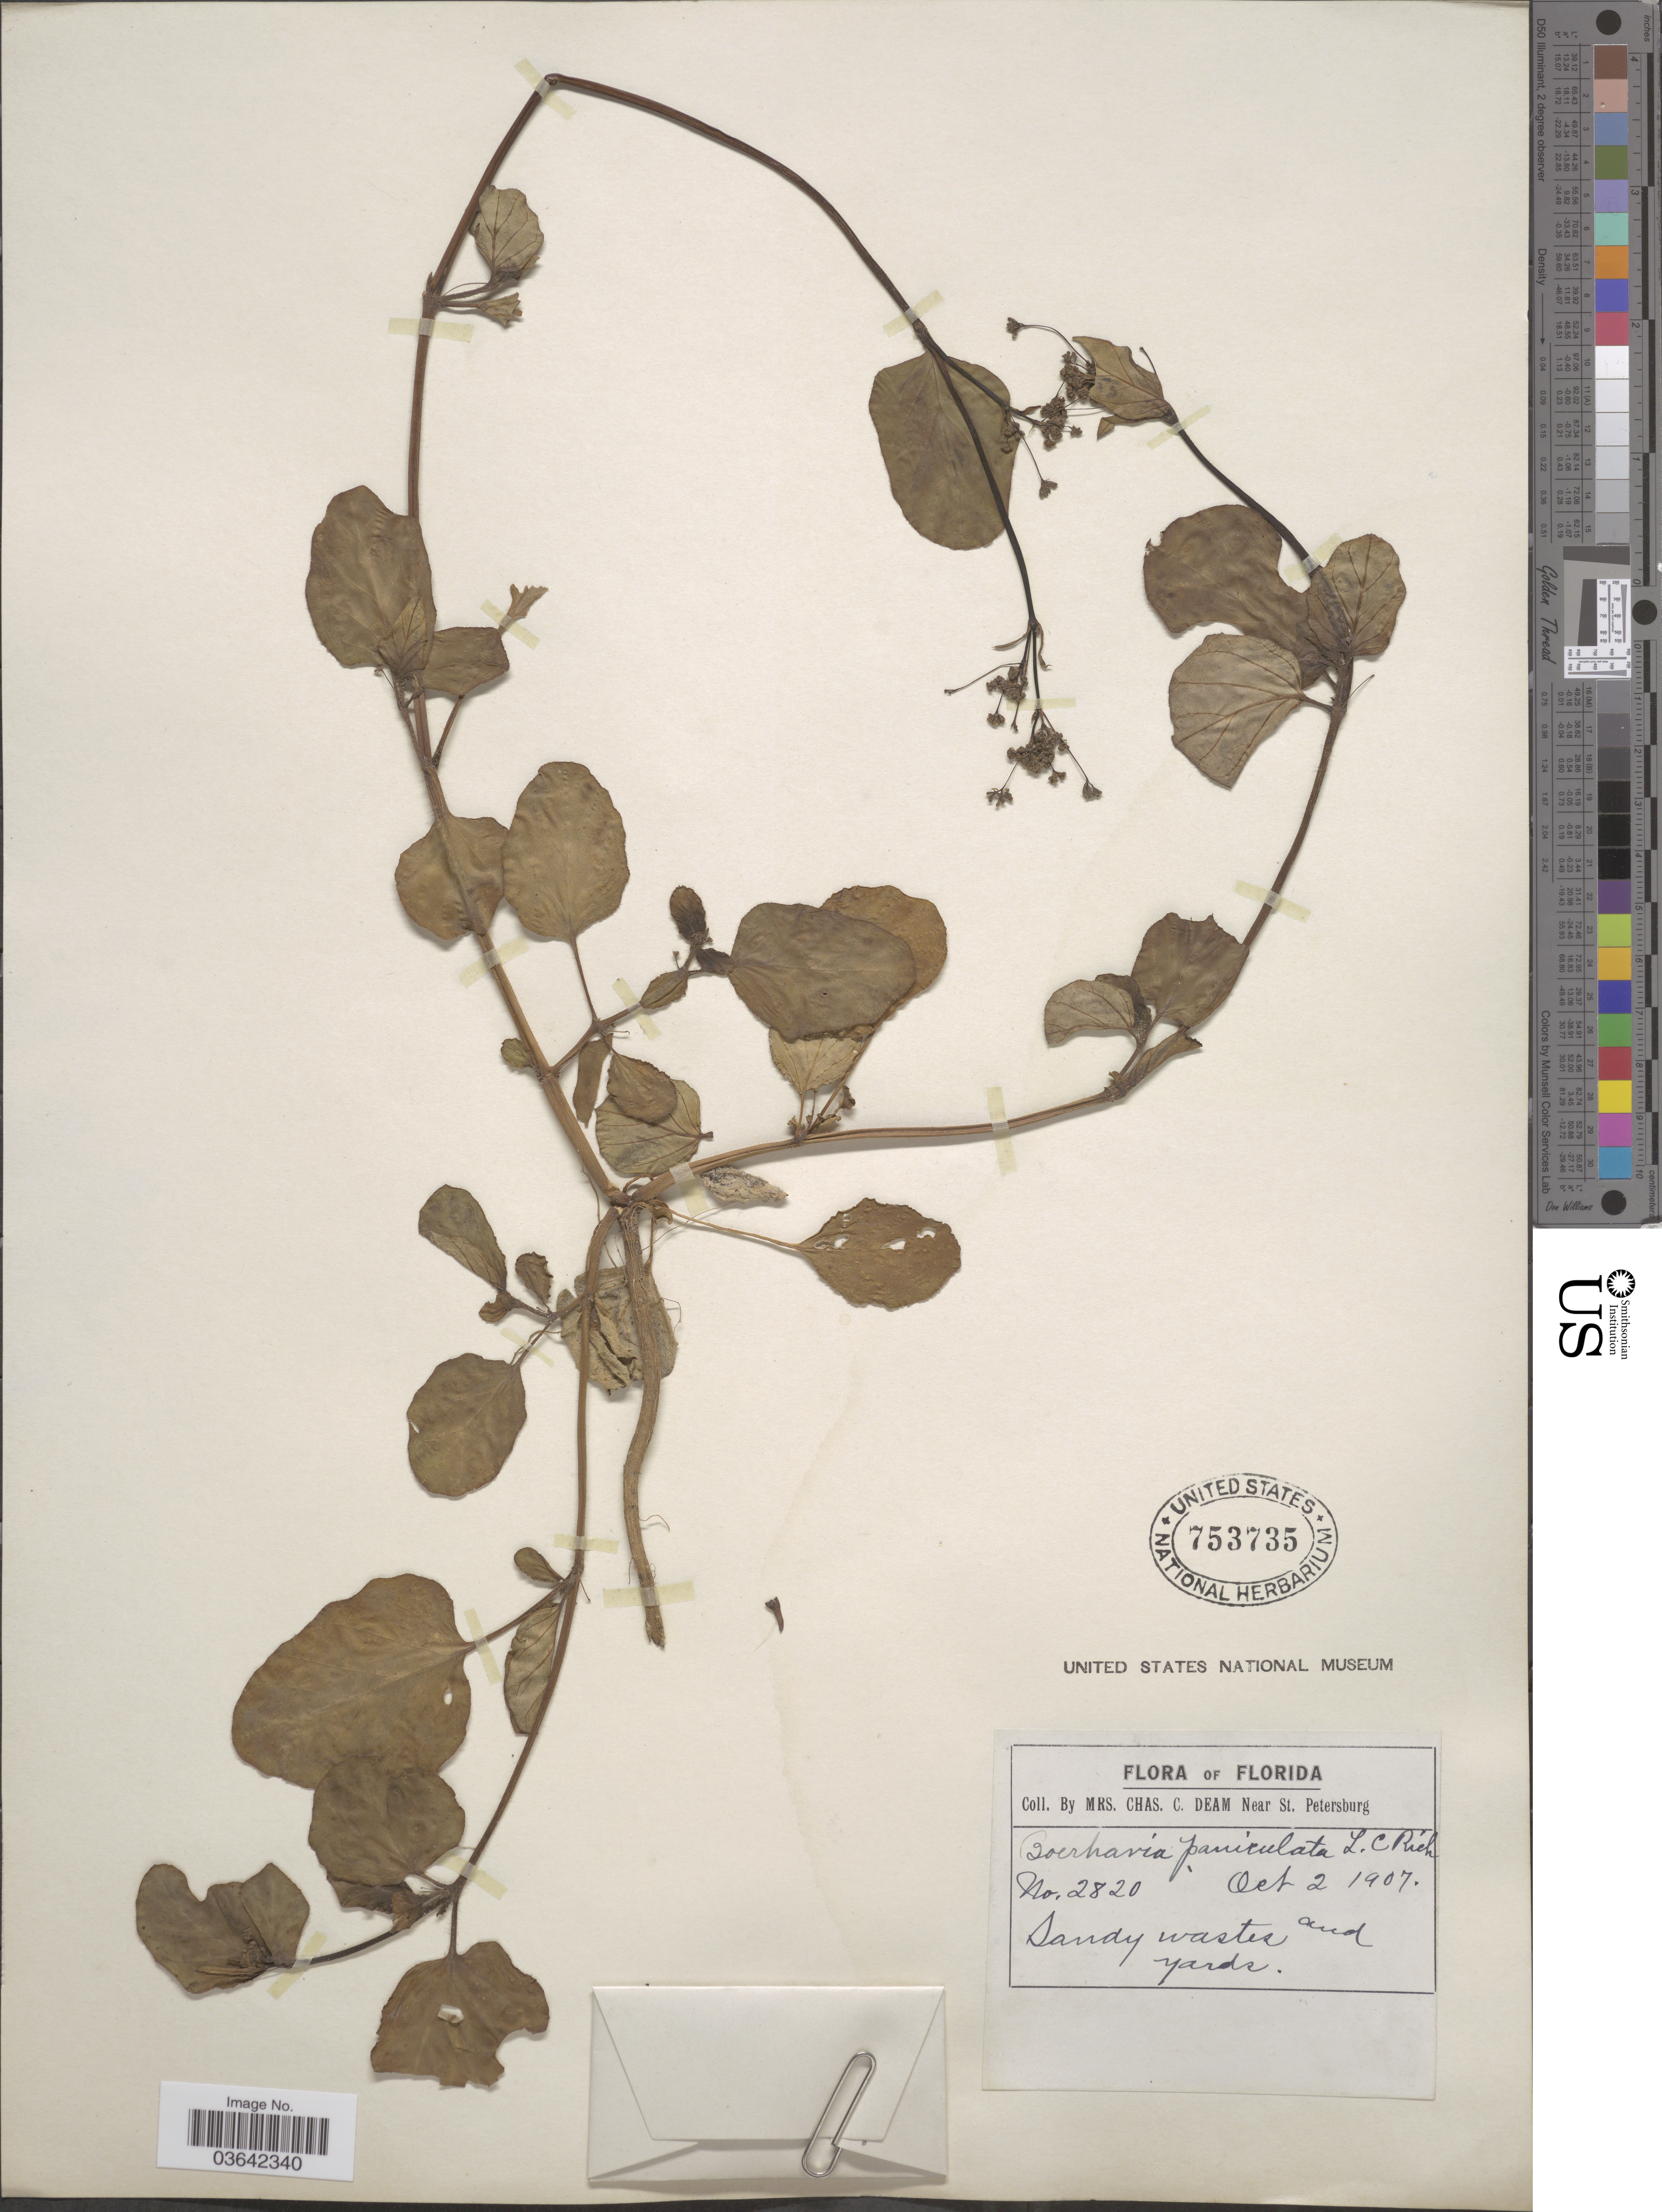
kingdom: Plantae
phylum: Tracheophyta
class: Magnoliopsida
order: Caryophyllales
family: Nyctaginaceae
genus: Boerhavia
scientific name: Boerhavia adscendens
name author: Willd.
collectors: C. Deam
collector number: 2820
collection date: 1907-10-02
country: United States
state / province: Florida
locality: Near St. Petersburg.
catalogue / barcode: US 753735